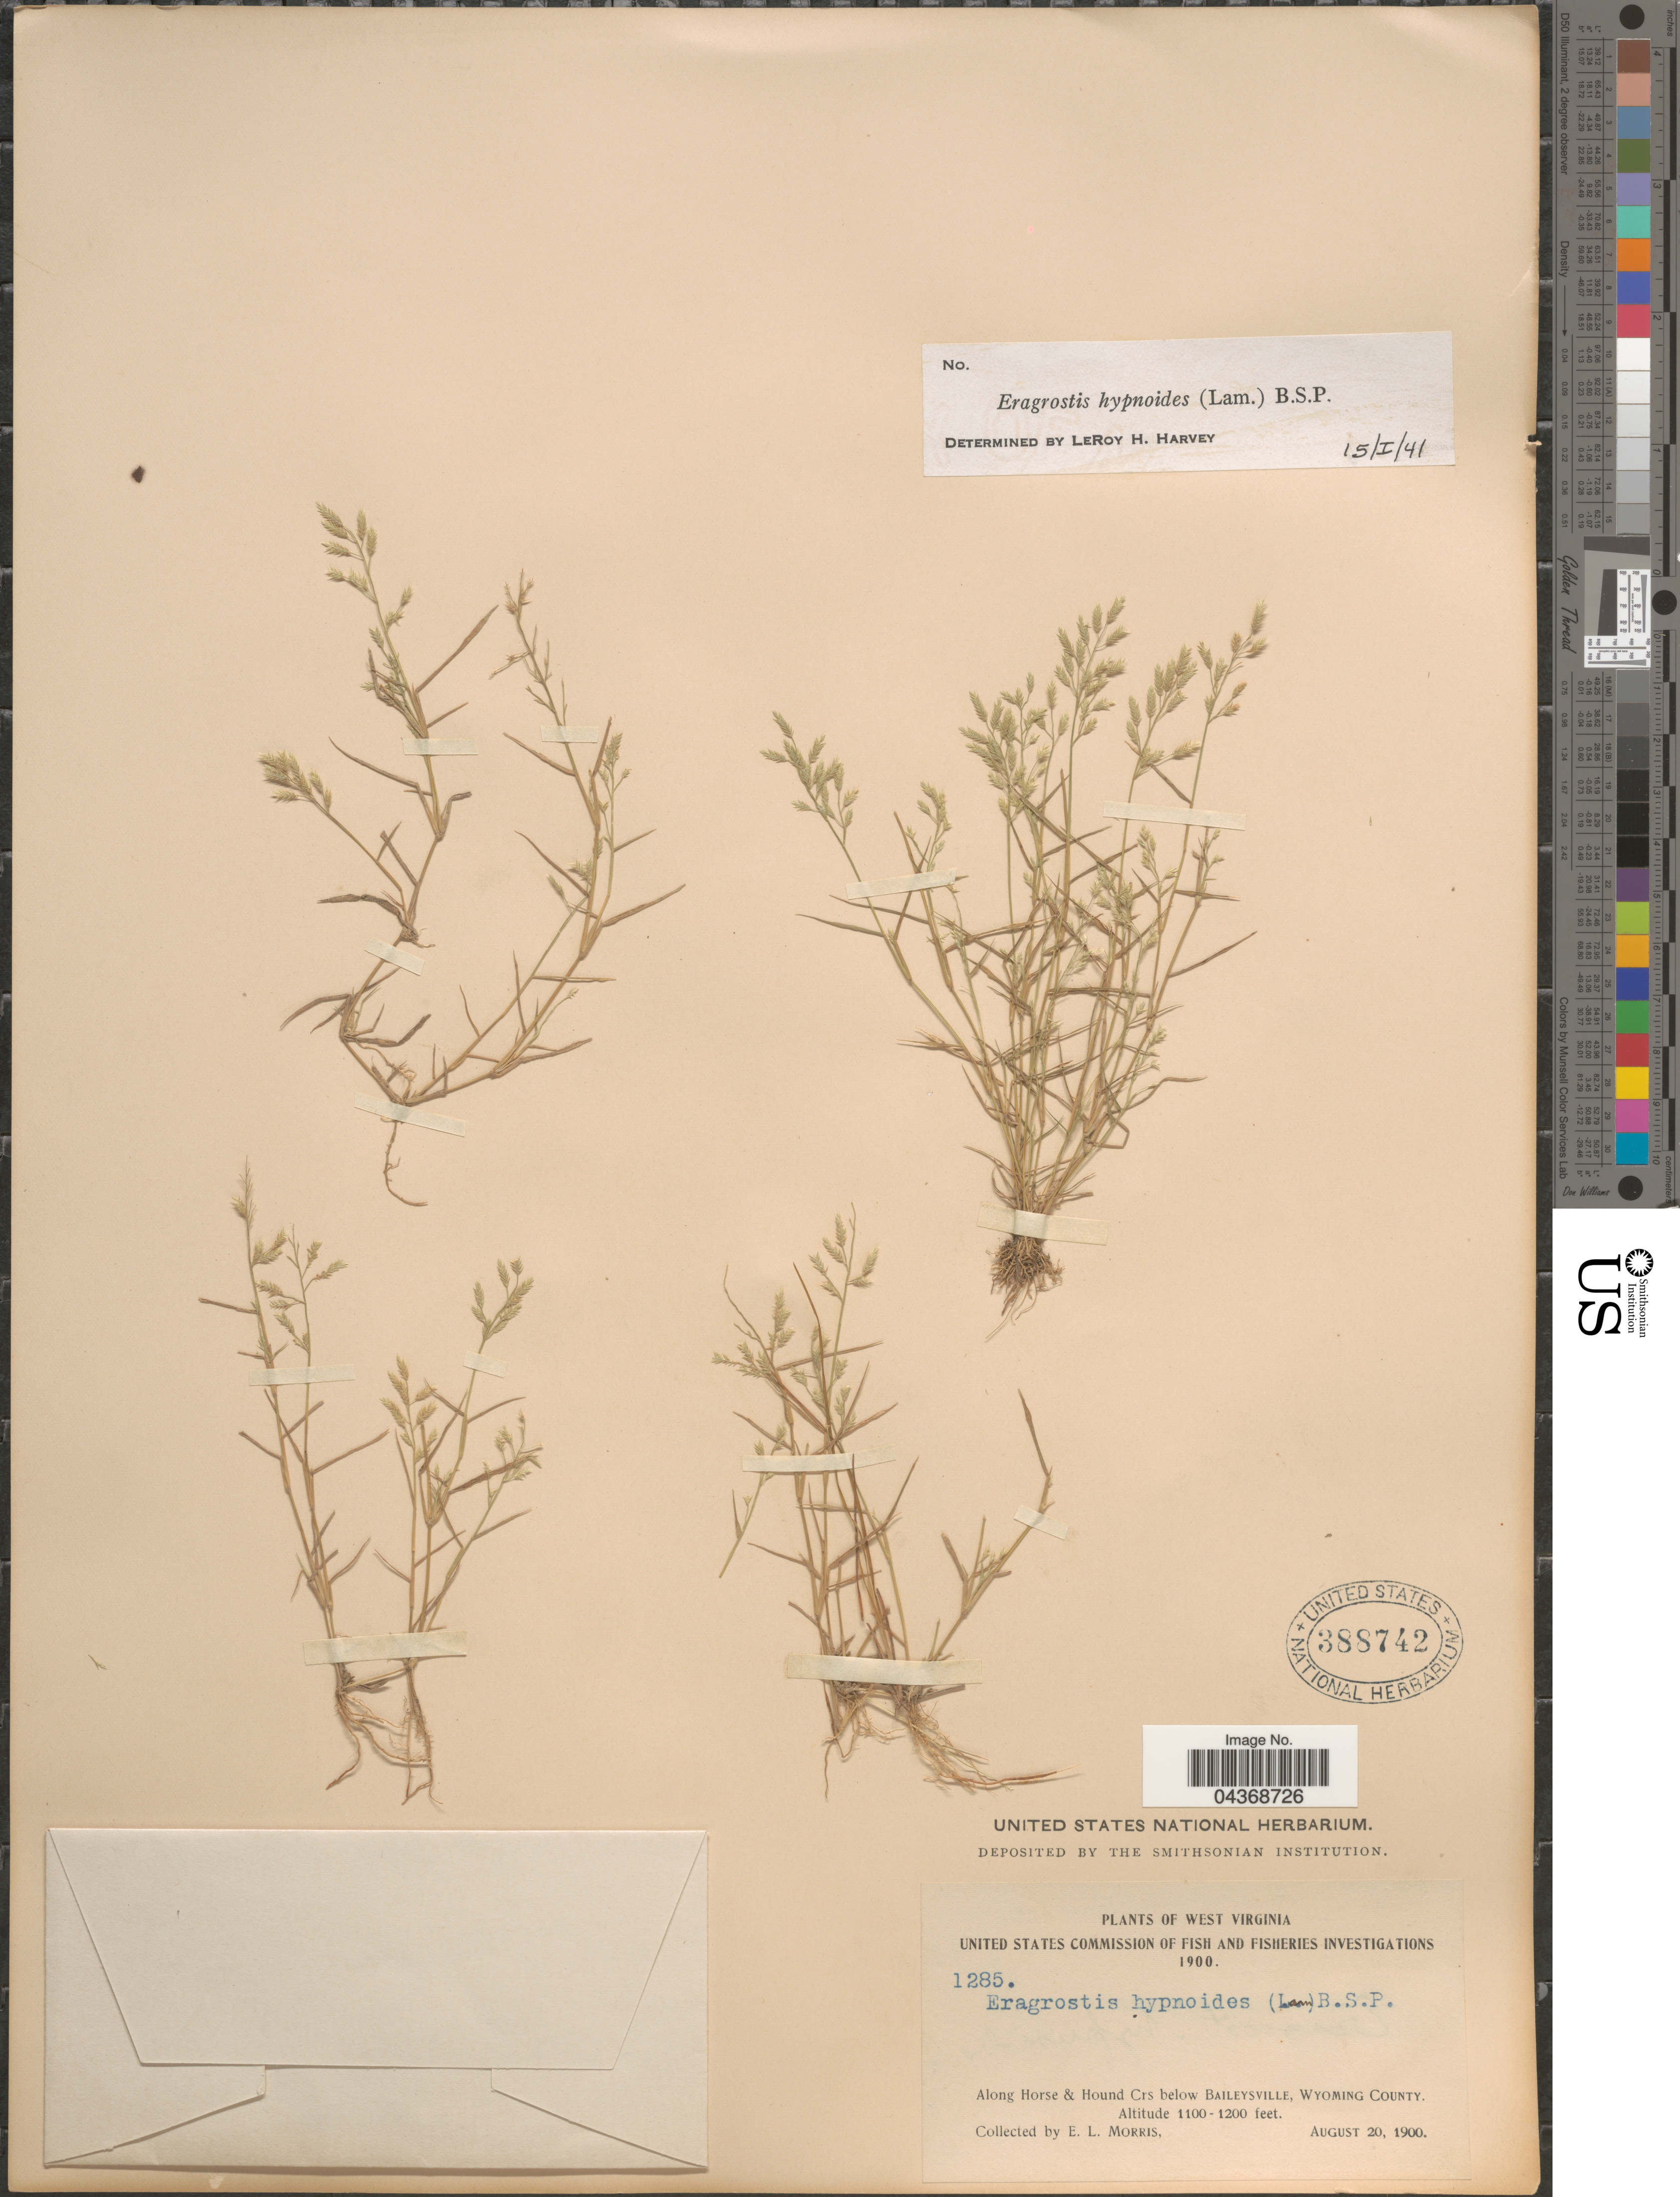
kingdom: Plantae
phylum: Tracheophyta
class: Liliopsida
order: Poales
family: Poaceae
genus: Eragrostis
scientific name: Eragrostis hypnoides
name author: (Lam.) Britton, Stearns & Poggenb.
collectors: E. Morris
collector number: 1285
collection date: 1900-08-20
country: United States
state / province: West Virginia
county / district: Wyoming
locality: Along Horse & Hound Crs below Baileysville, Wyoming County.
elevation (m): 335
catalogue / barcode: US 388742